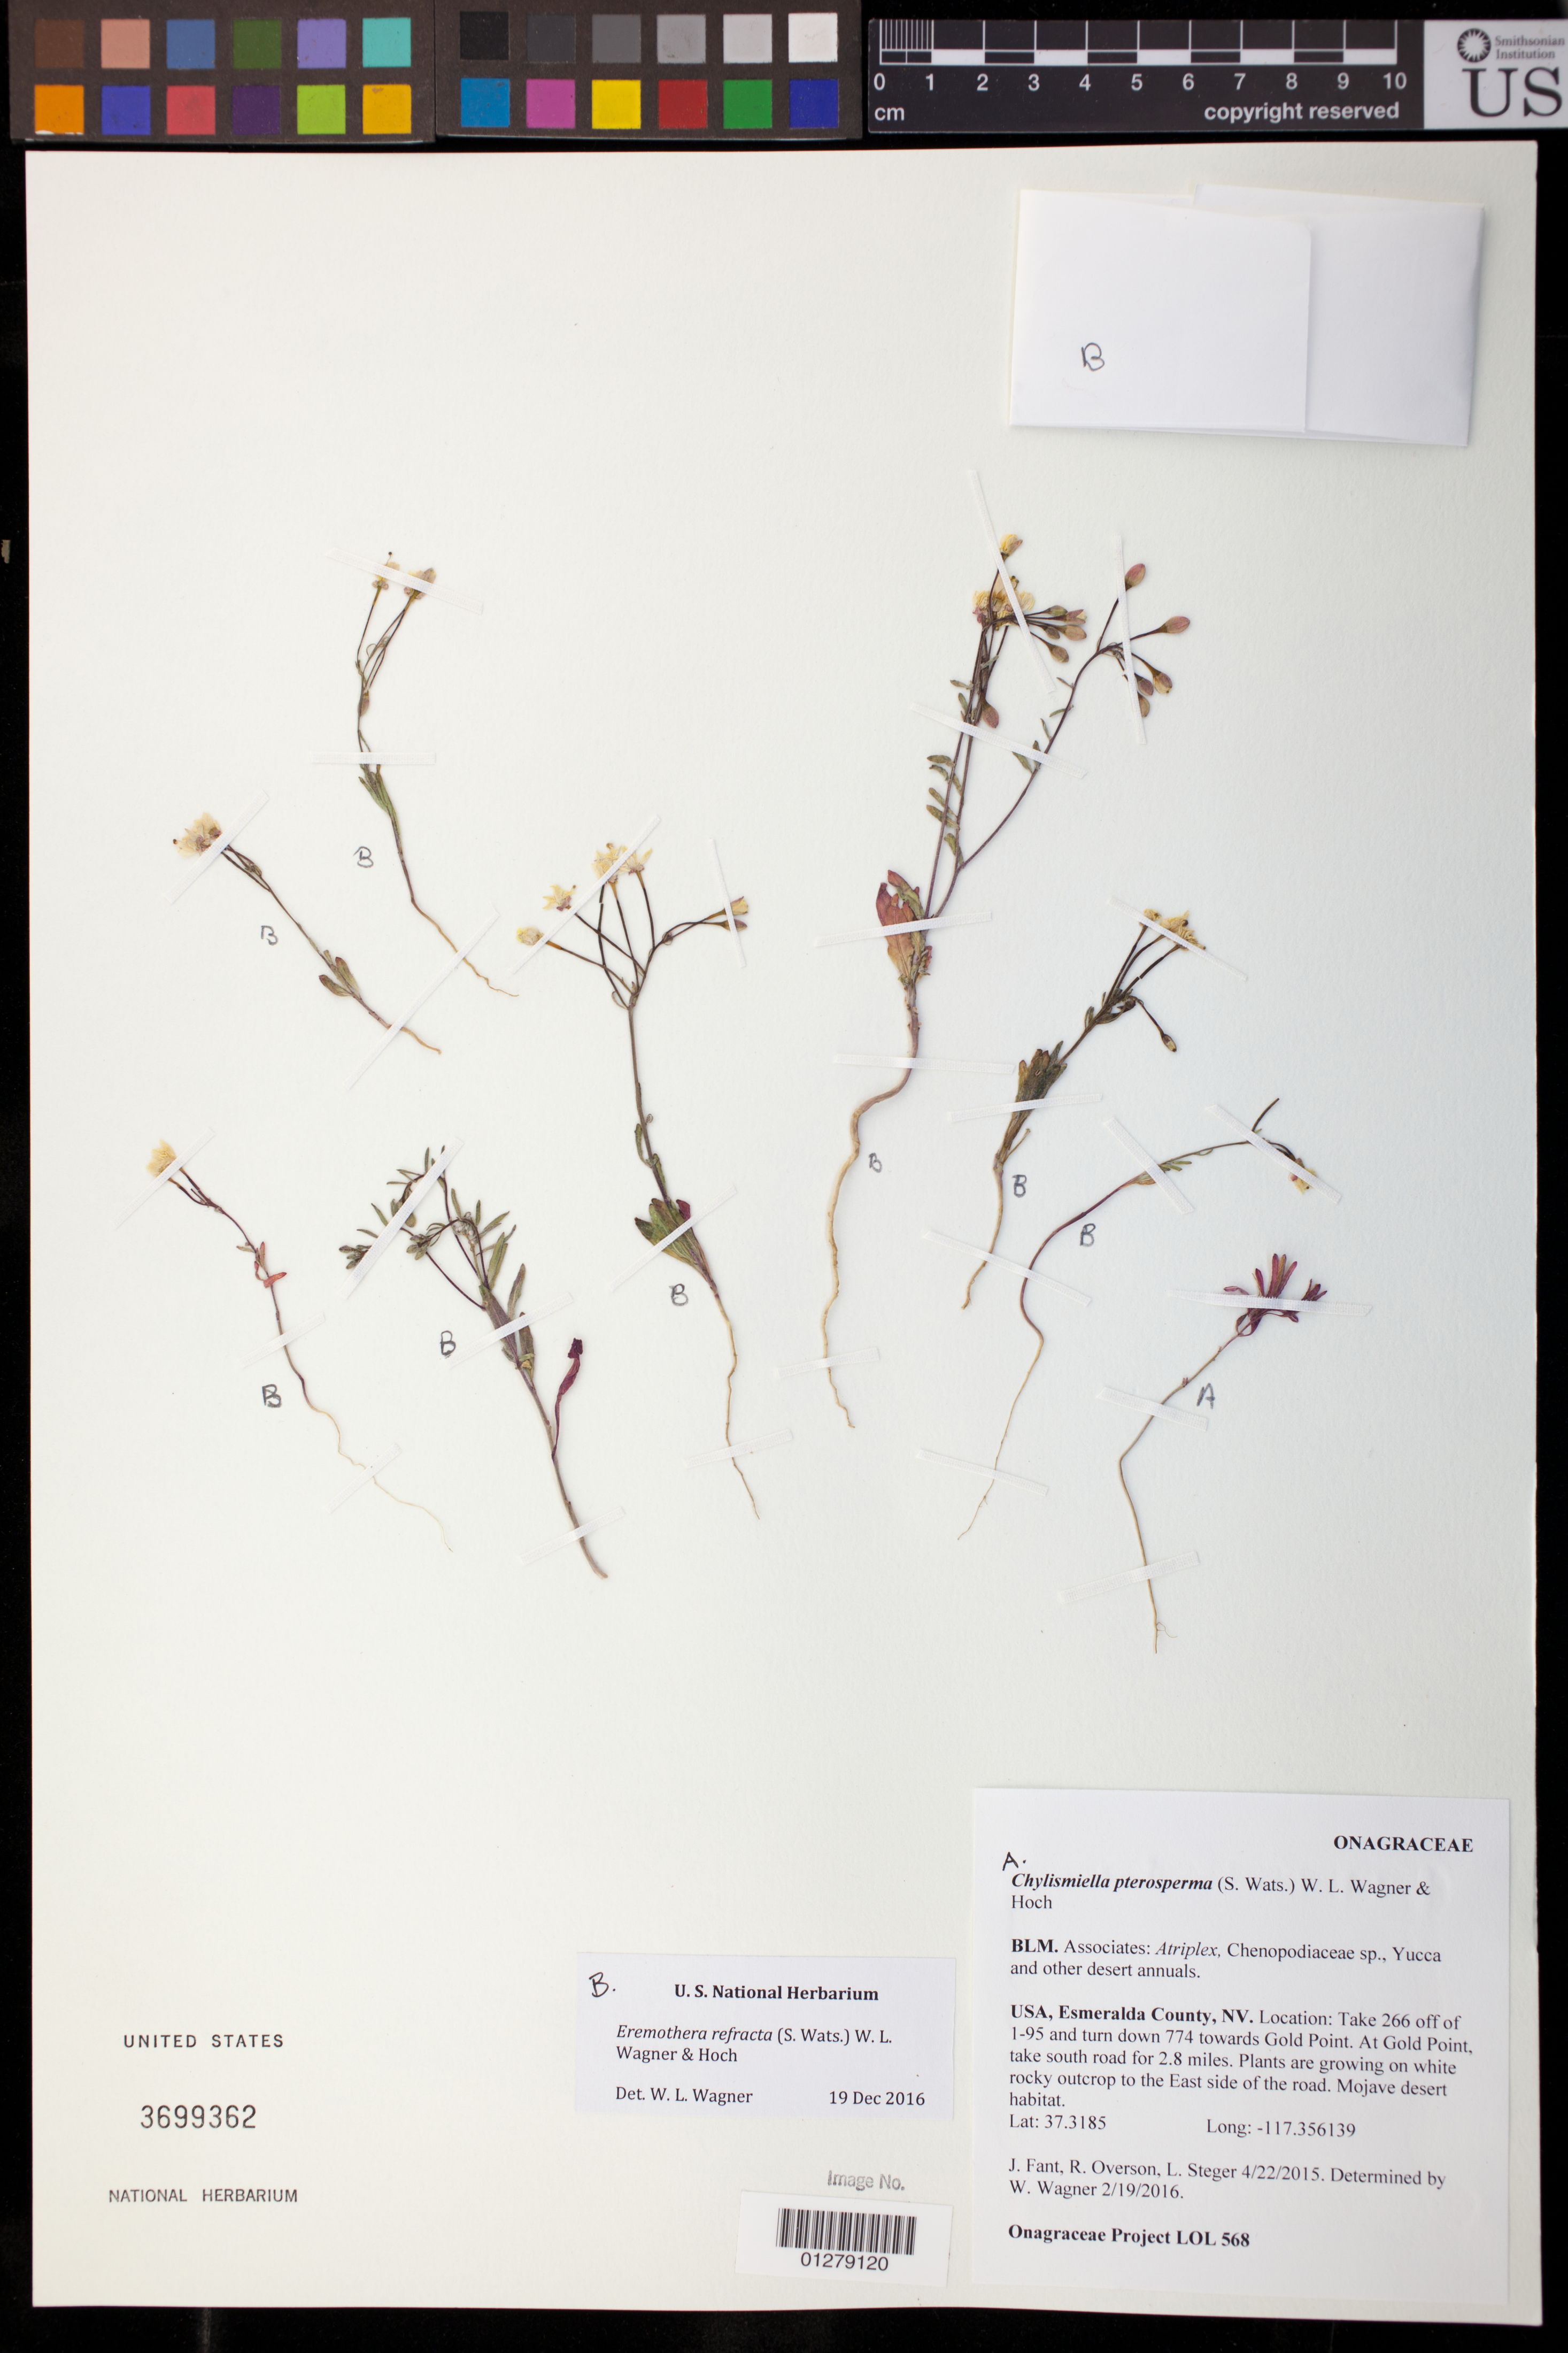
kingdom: Plantae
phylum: Tracheophyta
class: Magnoliopsida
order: Myrtales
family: Onagraceae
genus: Chylismiella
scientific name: Chylismiella pterosperma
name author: (S. Watson) W.L. Wagner & Hoch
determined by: Wagner, W. L., (BOT), Smithsonian Institution - National Museum of Natural History (UNITED STATES)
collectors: J. Fant, L. Steger & R. Overson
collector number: LOL 568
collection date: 2015-04-22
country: United States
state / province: Nevada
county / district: Esmerelda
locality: Take 266 off of I-95 and turn down 774 towards Gold Point. At Gold Point, take south road for 2.8 miles. Plants are growing on white rocky outcrop to the East side of the road. (Same location of Reno Herbarium (2402) Chylismiella pterosperma (#14802) collected by A. Tiehm).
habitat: Mojave Desert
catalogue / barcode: US 3699362